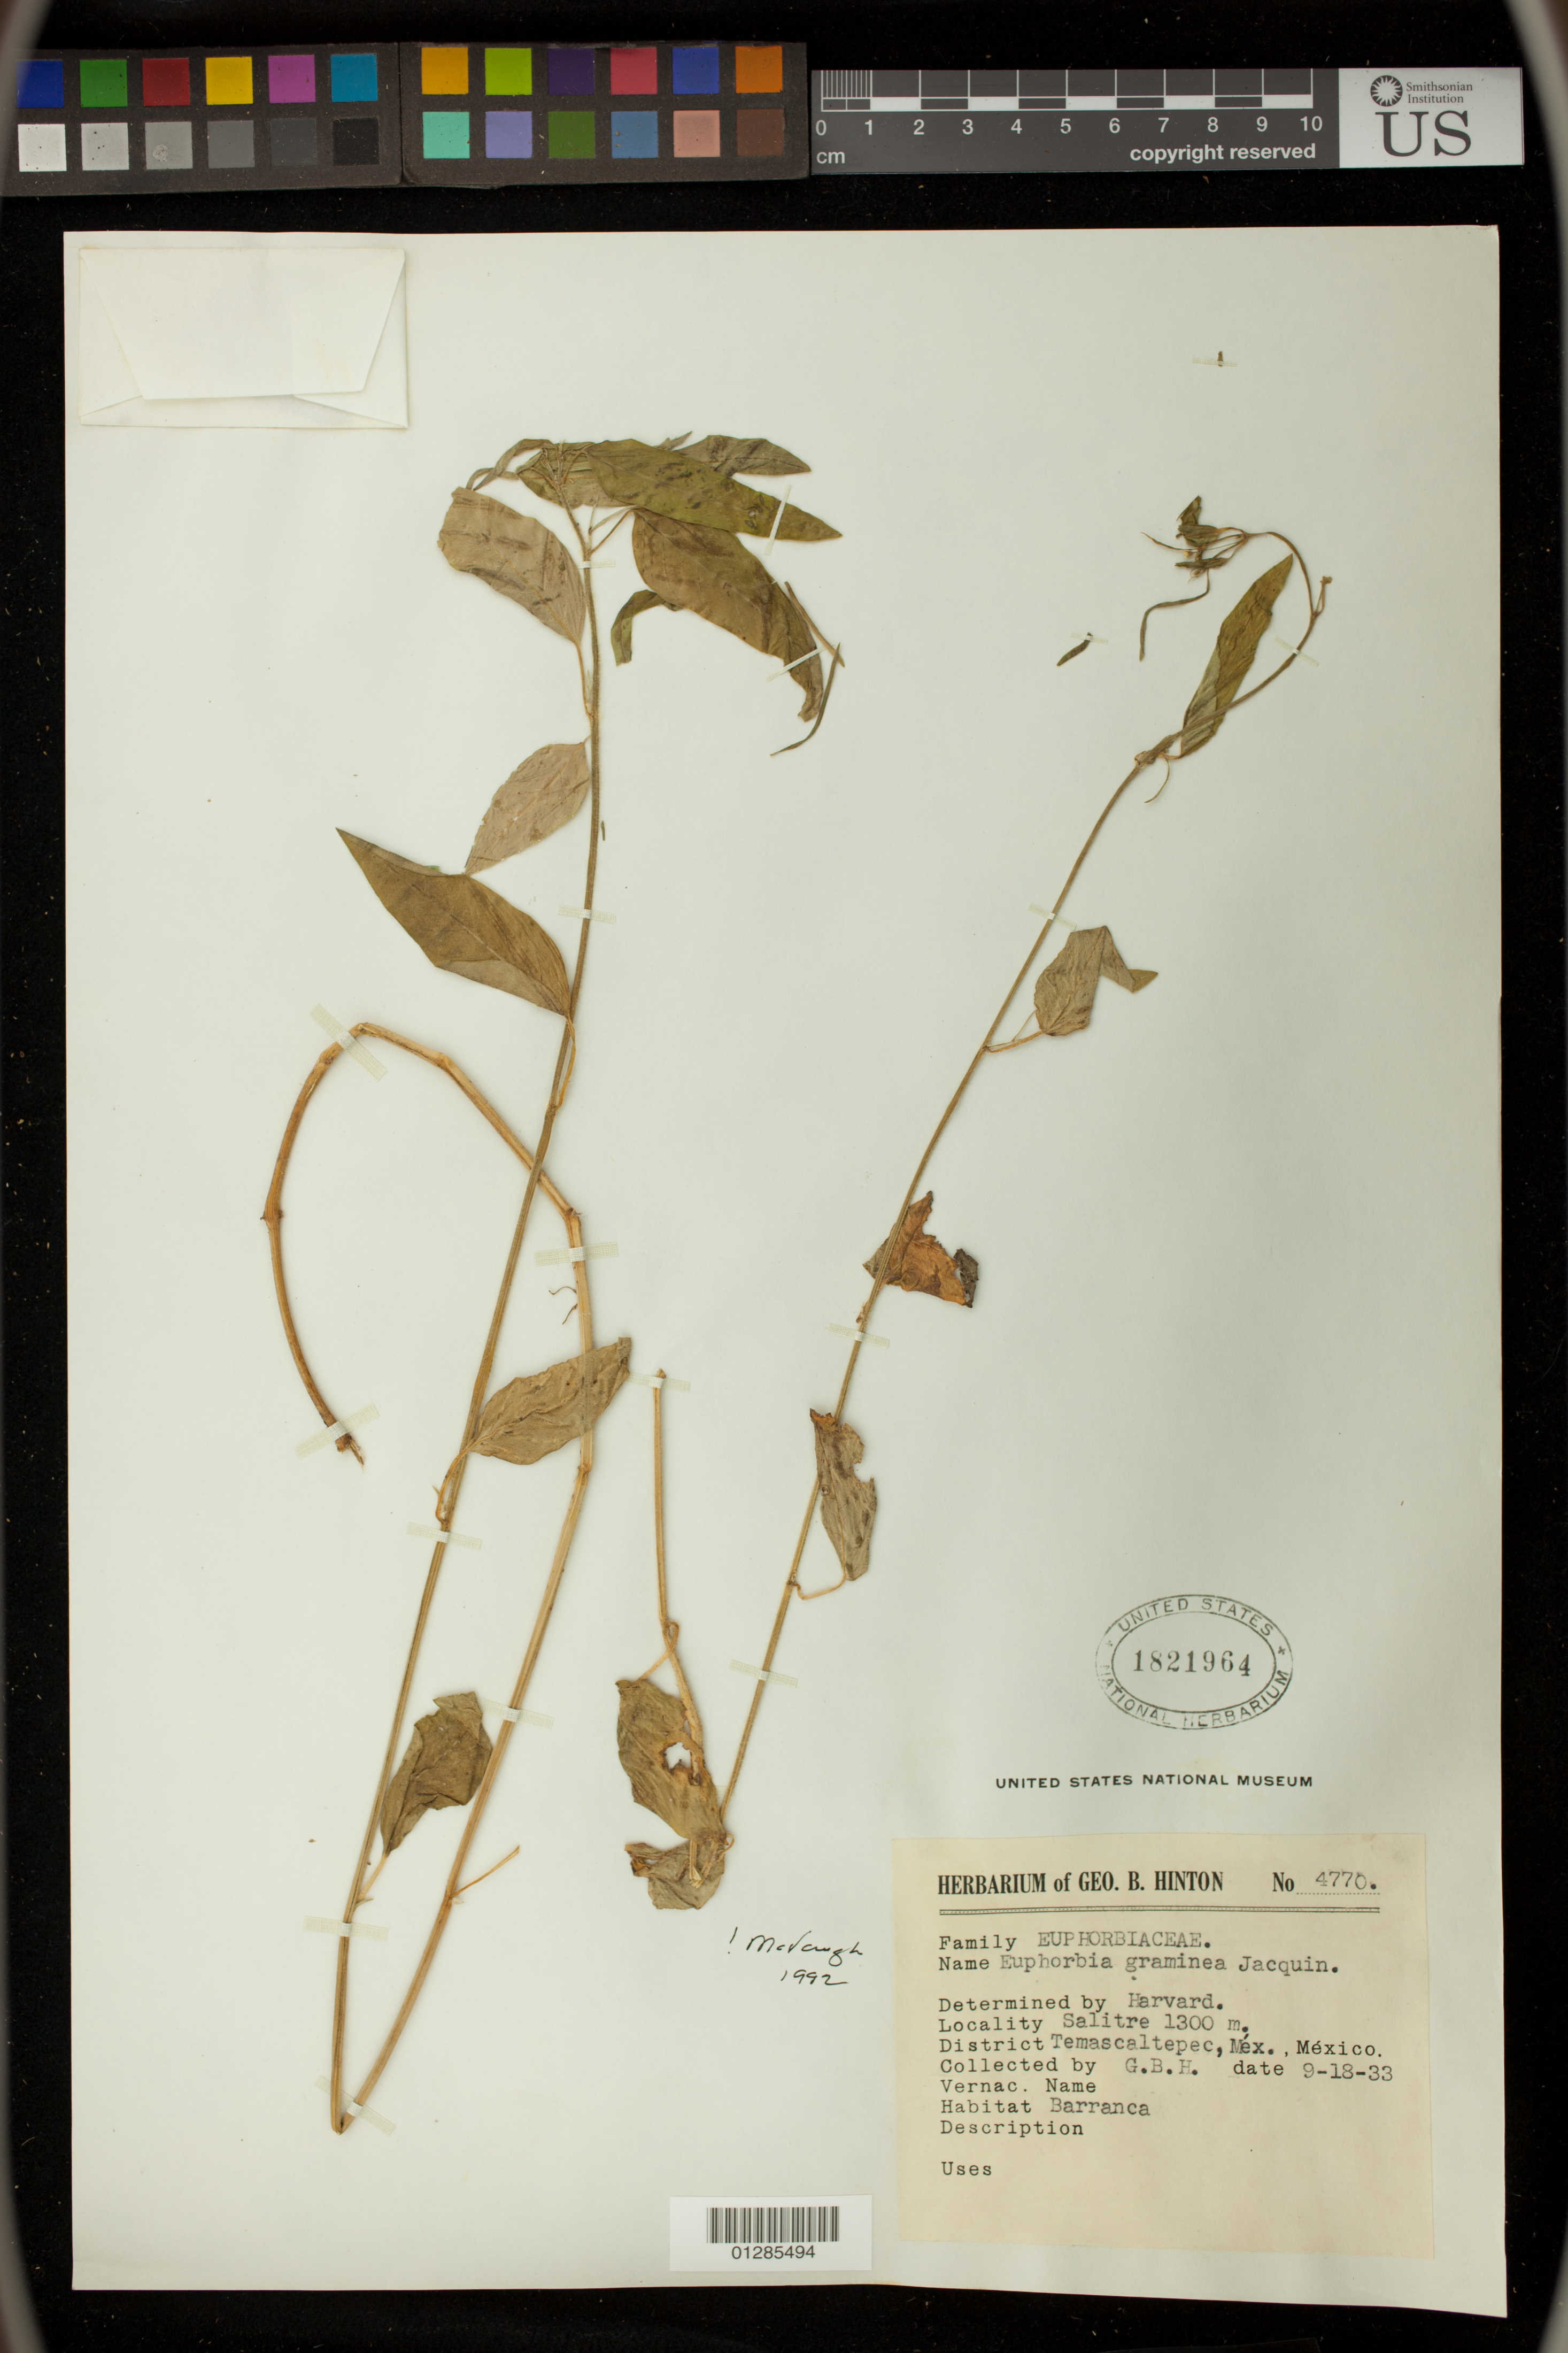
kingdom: Plantae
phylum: Tracheophyta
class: Magnoliopsida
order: Malpighiales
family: Euphorbiaceae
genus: Euphorbia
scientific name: Euphorbia graminea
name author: Jacq.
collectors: G. B. Hinton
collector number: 4770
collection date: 1933-09-18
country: Mexico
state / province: México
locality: Salitre, District Temascaltepec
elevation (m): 1300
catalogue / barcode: US 1821964